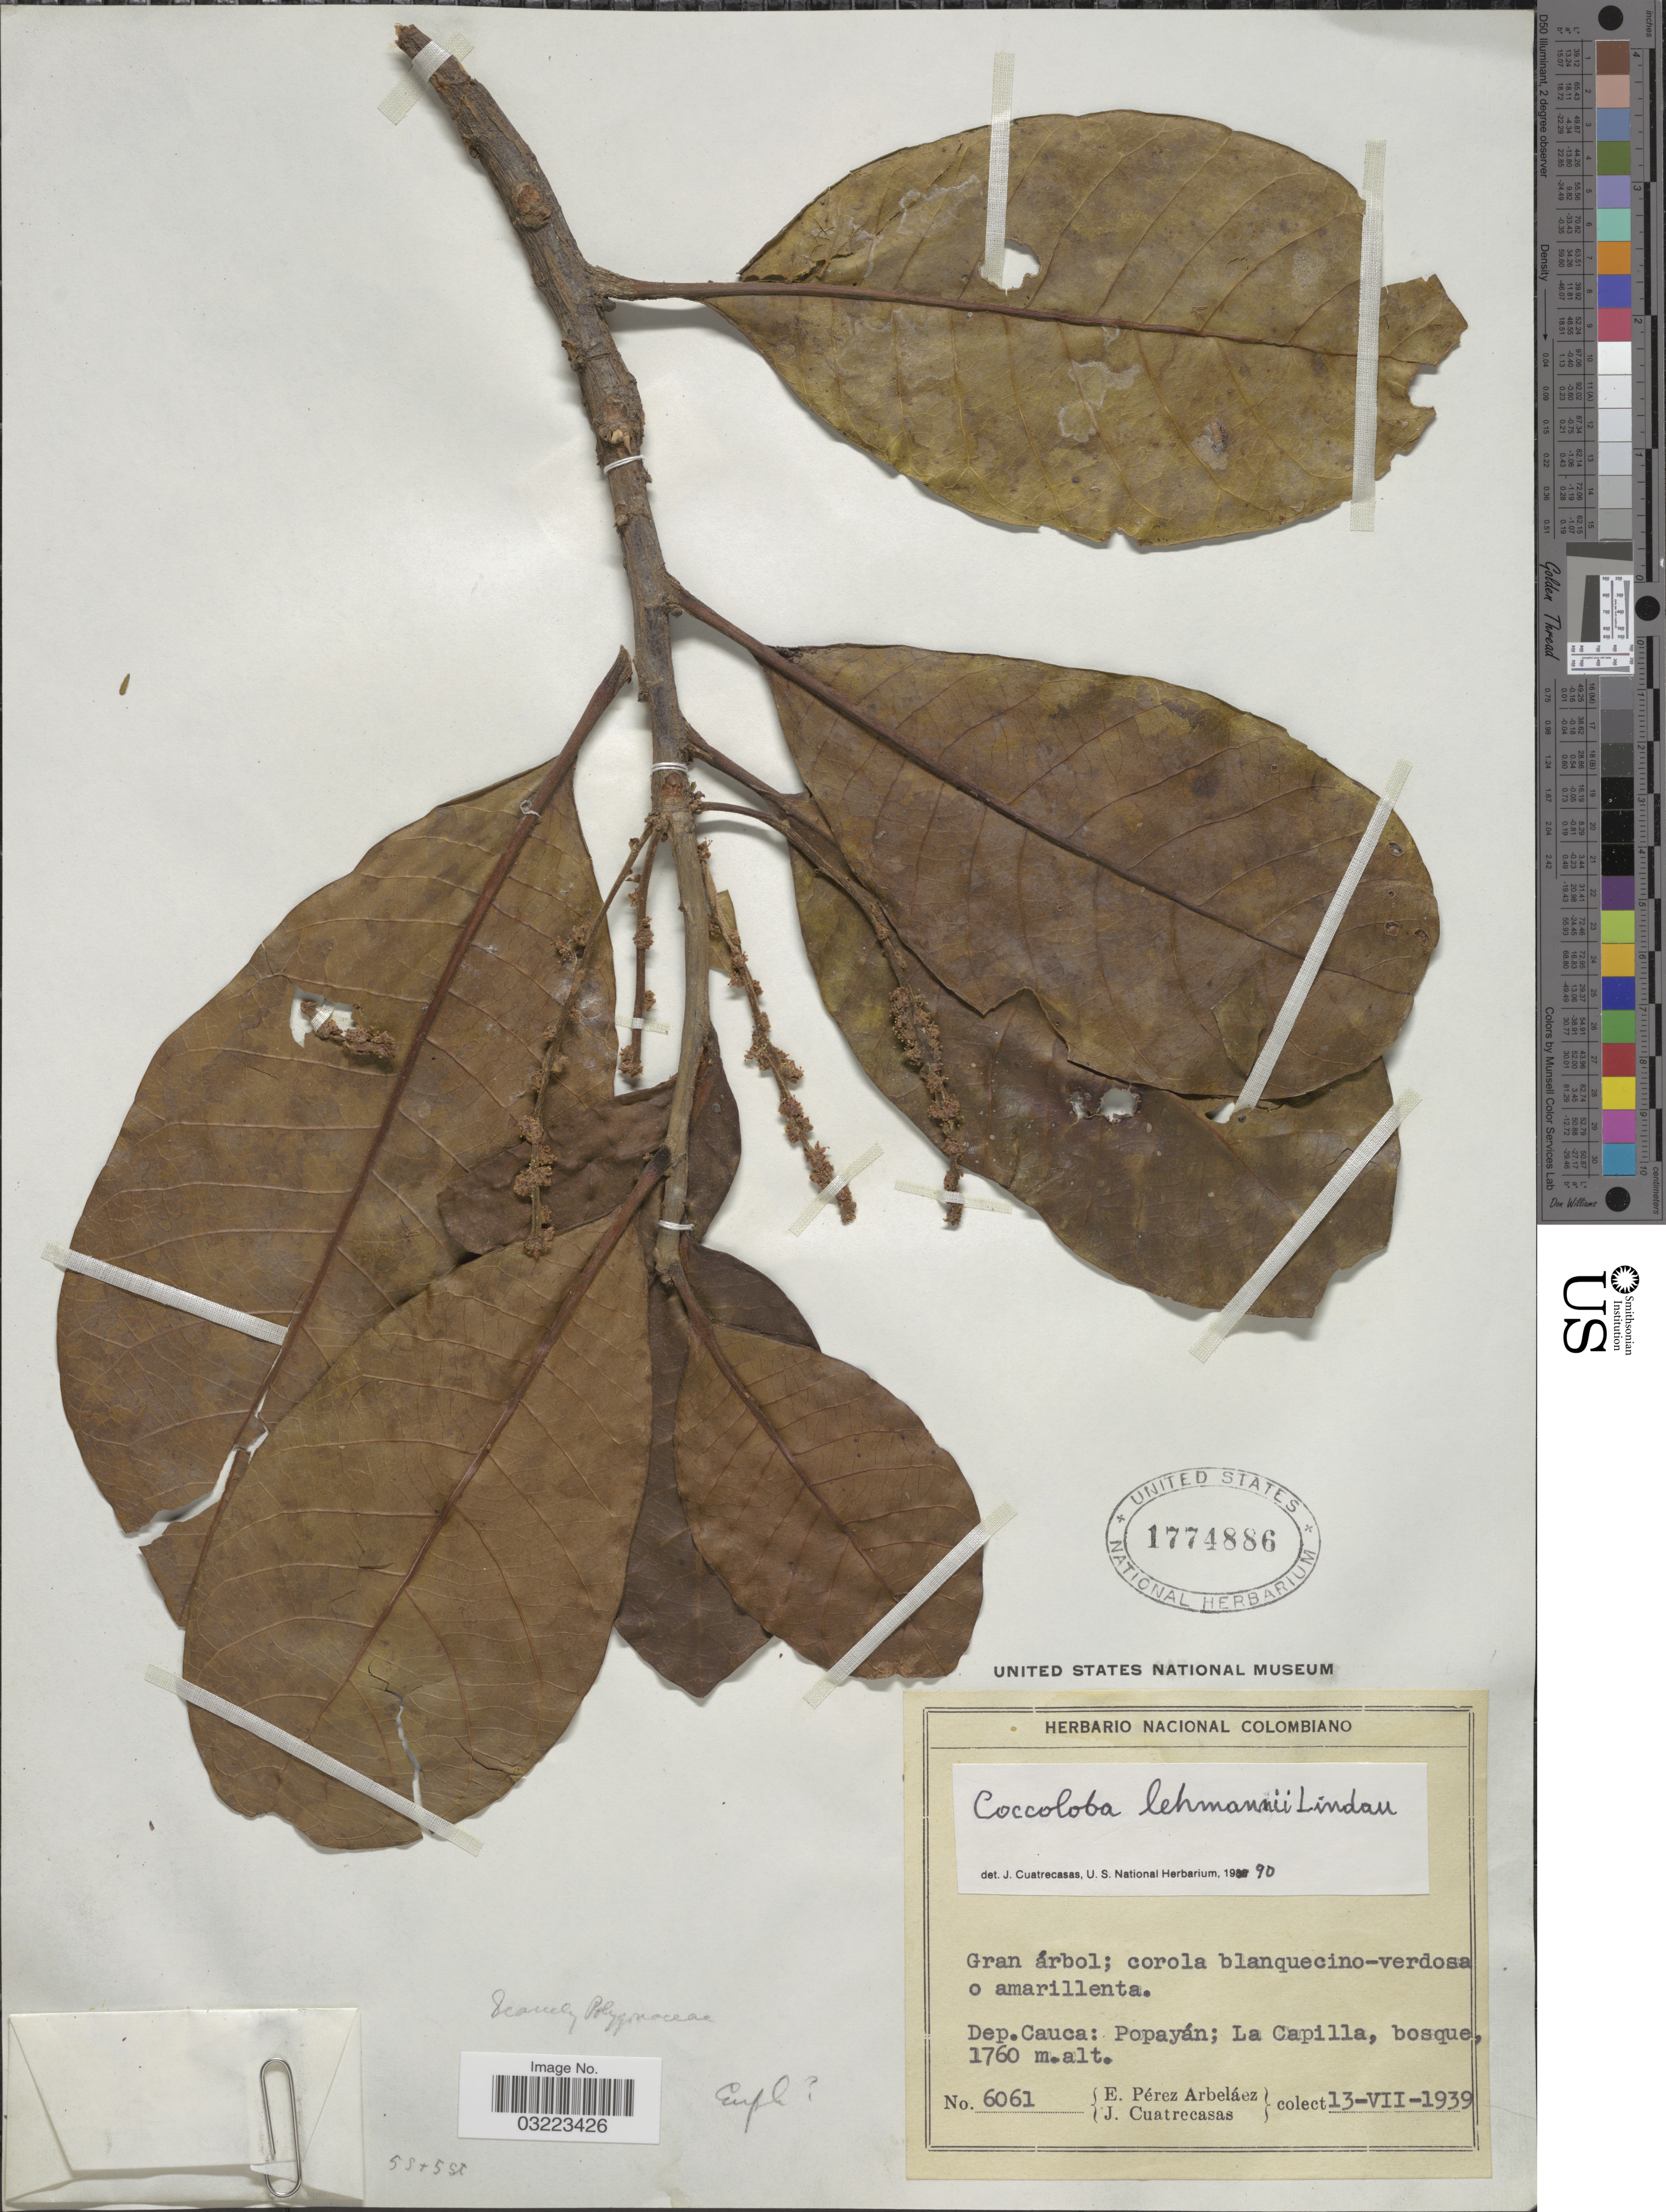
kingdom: Plantae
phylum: Tracheophyta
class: Magnoliopsida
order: Caryophyllales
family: Polygonaceae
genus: Coccoloba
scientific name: Coccoloba lehmannii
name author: Lindau ex Hieron.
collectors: E. Pérez Arbeláez & J. Cuatrecasas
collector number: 6061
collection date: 1939-07-13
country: Colombia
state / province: Cauca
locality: Dep. Cauca: Popayán; La Capilla.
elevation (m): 1760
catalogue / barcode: US 1774886